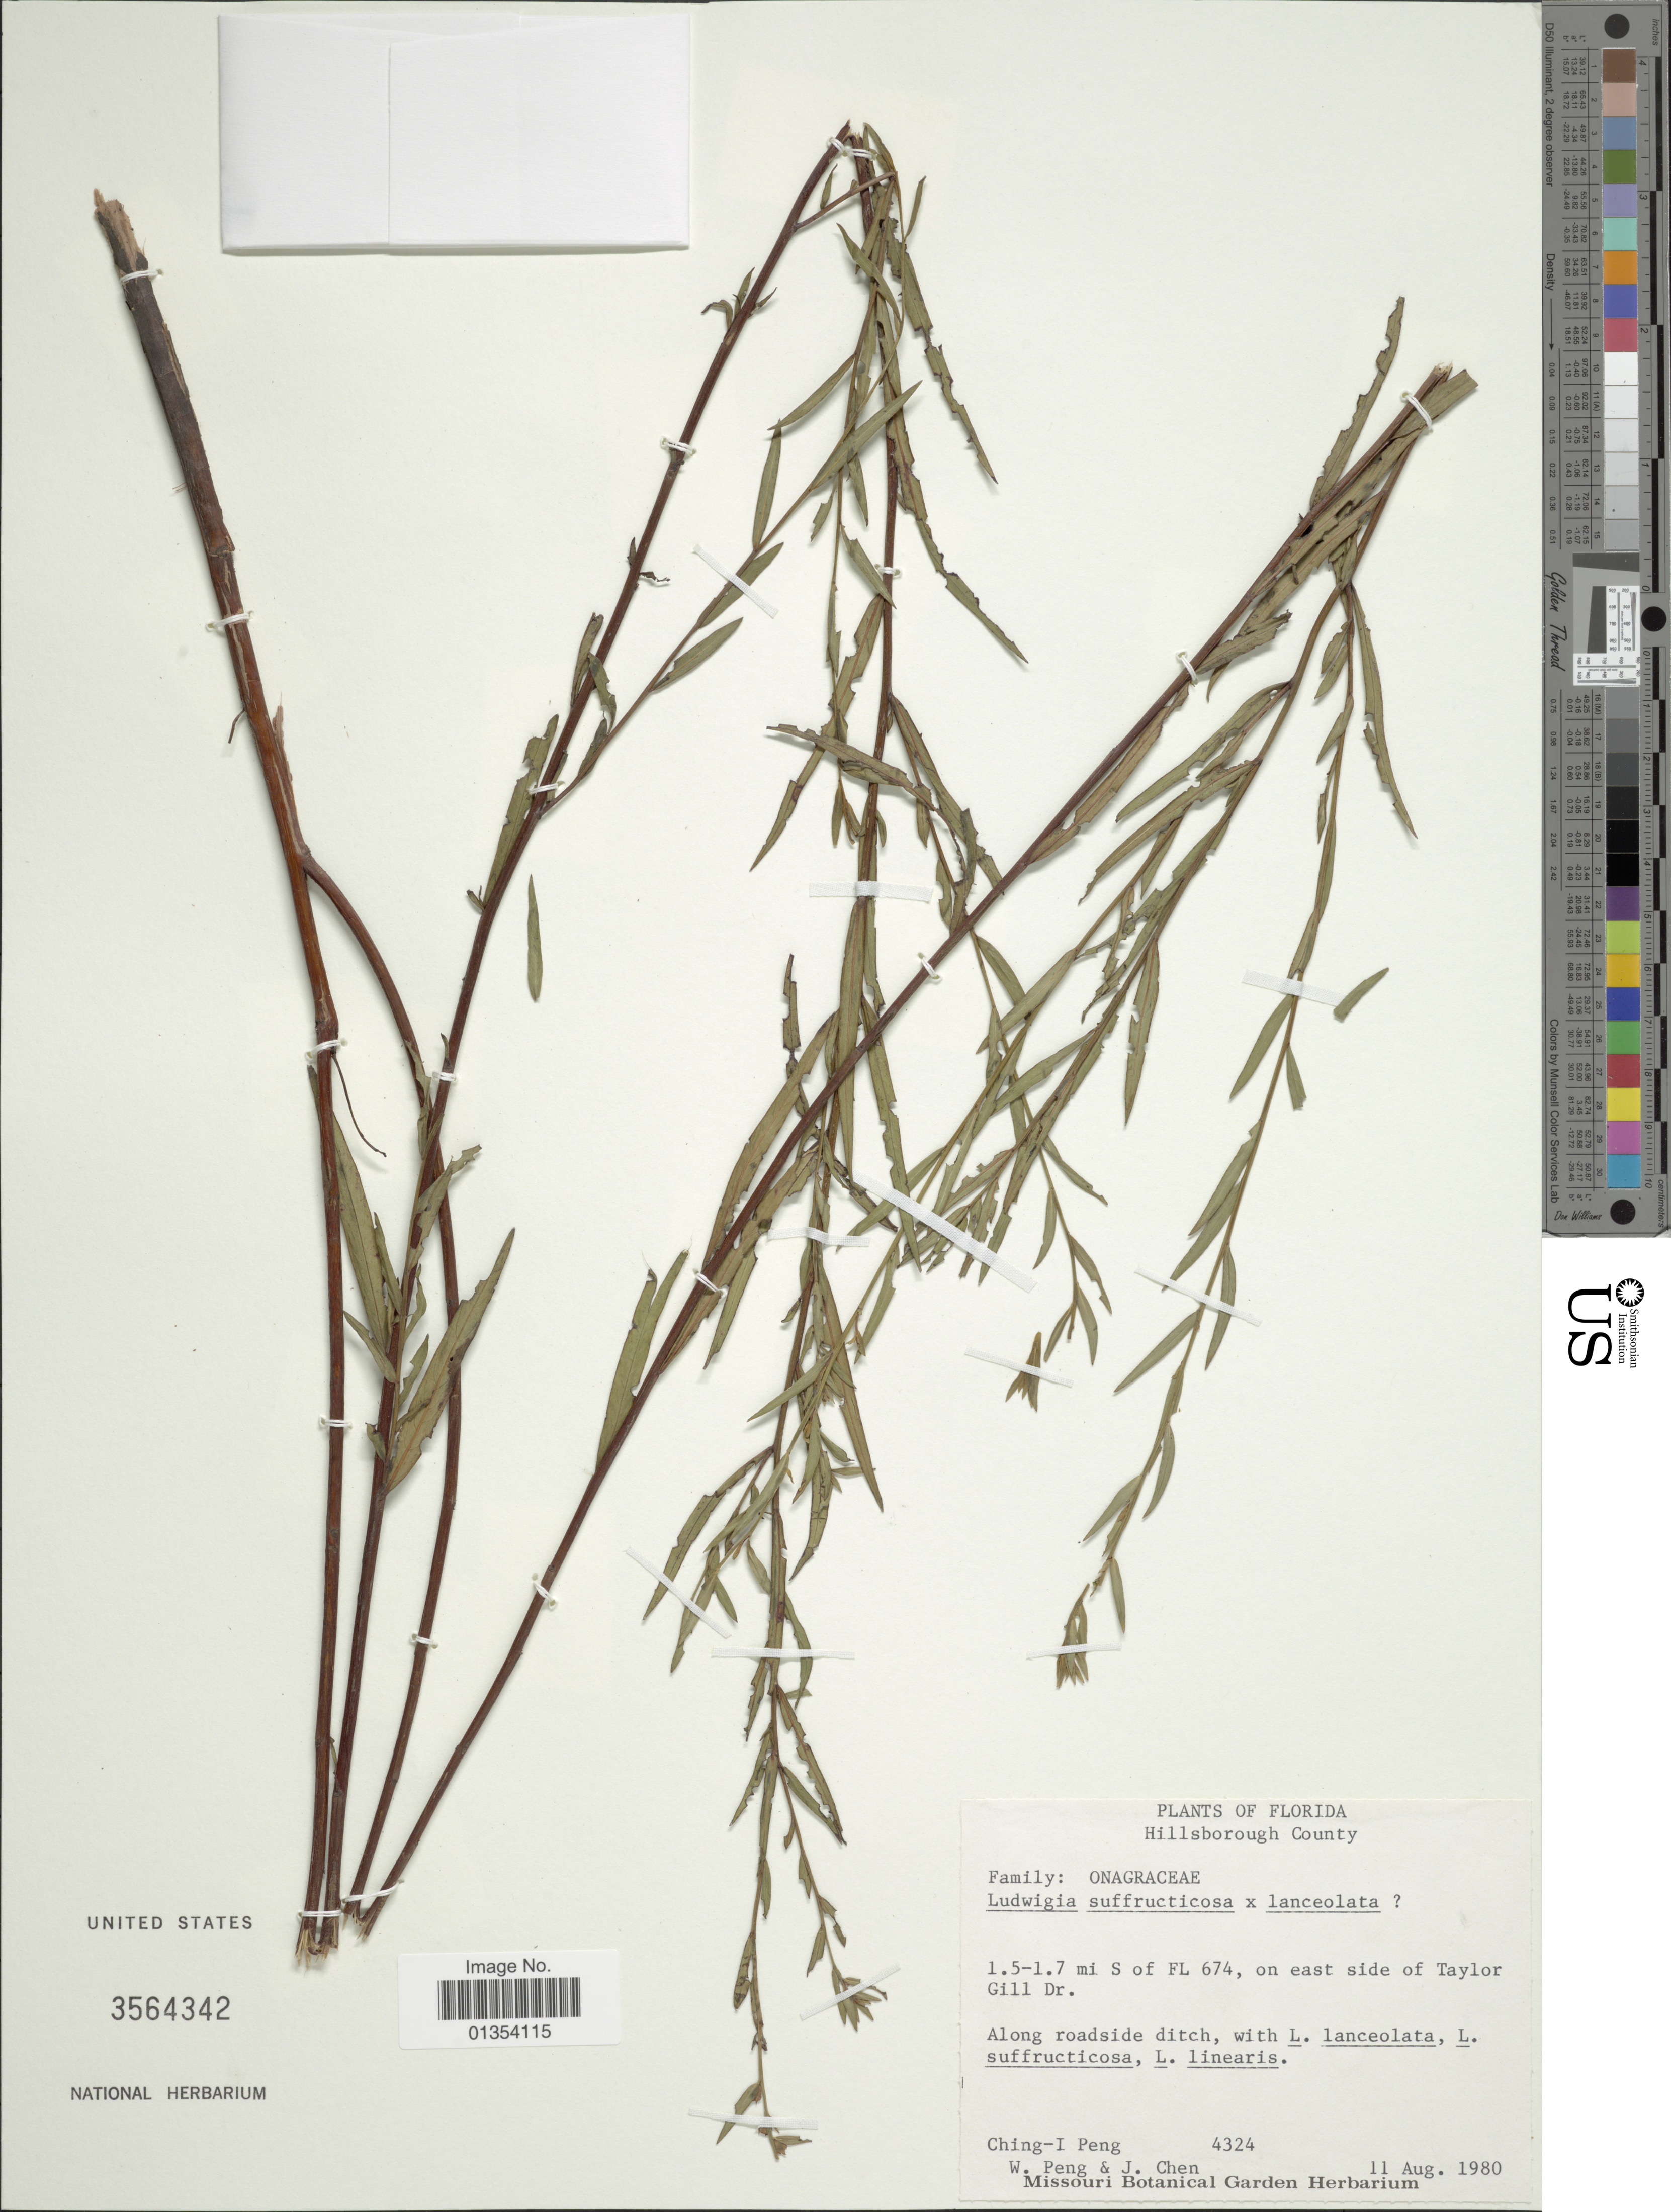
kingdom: Plantae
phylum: Tracheophyta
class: Magnoliopsida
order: Myrtales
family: Onagraceae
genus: Ludwigia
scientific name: Ludwigia suffruticosa x L. lanceolata Elliott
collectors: C.-I Peng, W. Peng & J. Chen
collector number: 4324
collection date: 1980-08-11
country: United States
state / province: Florida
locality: Hillsborough County, 1.5-1.7 mi S of FL 674, on east side of Taylor Gill Dr.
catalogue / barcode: US 3564342